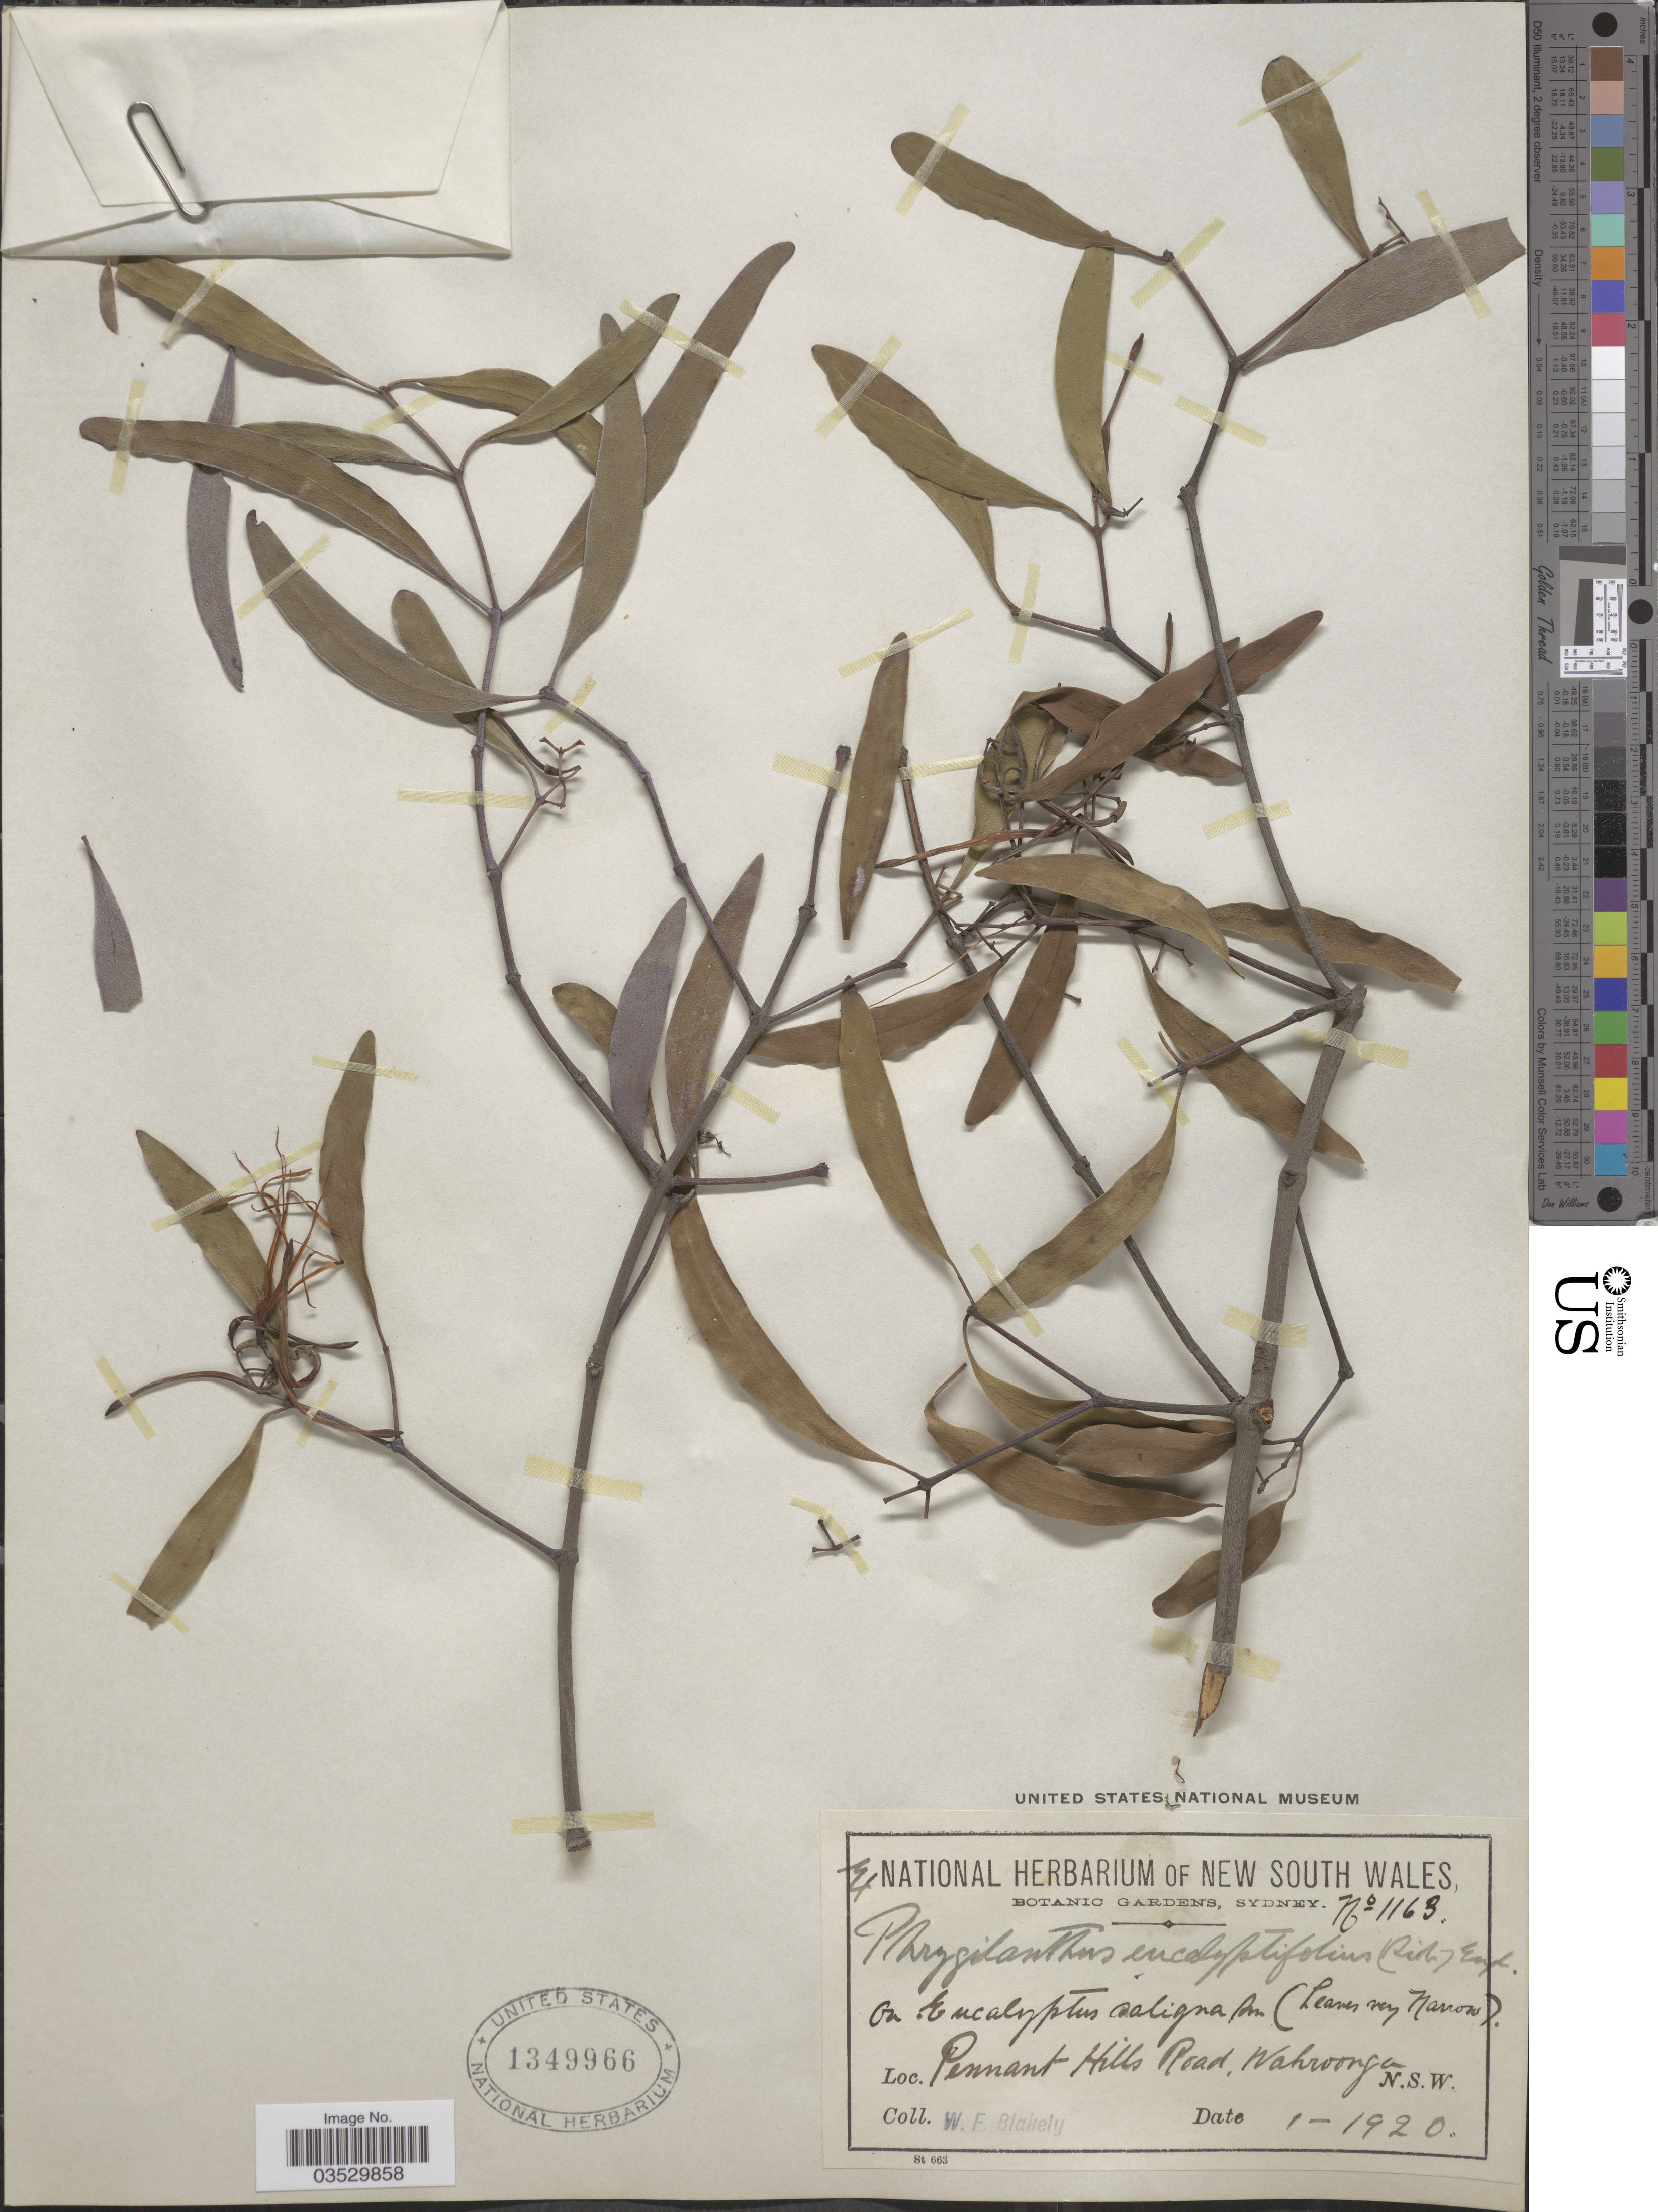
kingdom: Plantae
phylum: Tracheophyta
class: Magnoliopsida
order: Santalales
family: Loranthaceae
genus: Muellerina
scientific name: Muellerina eucalyptifolia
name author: Tiegh.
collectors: W. Blakely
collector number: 1163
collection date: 1920-01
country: Australia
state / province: New South Wales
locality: Pennant Hills Road. Wahroonga.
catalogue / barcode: US 1349966